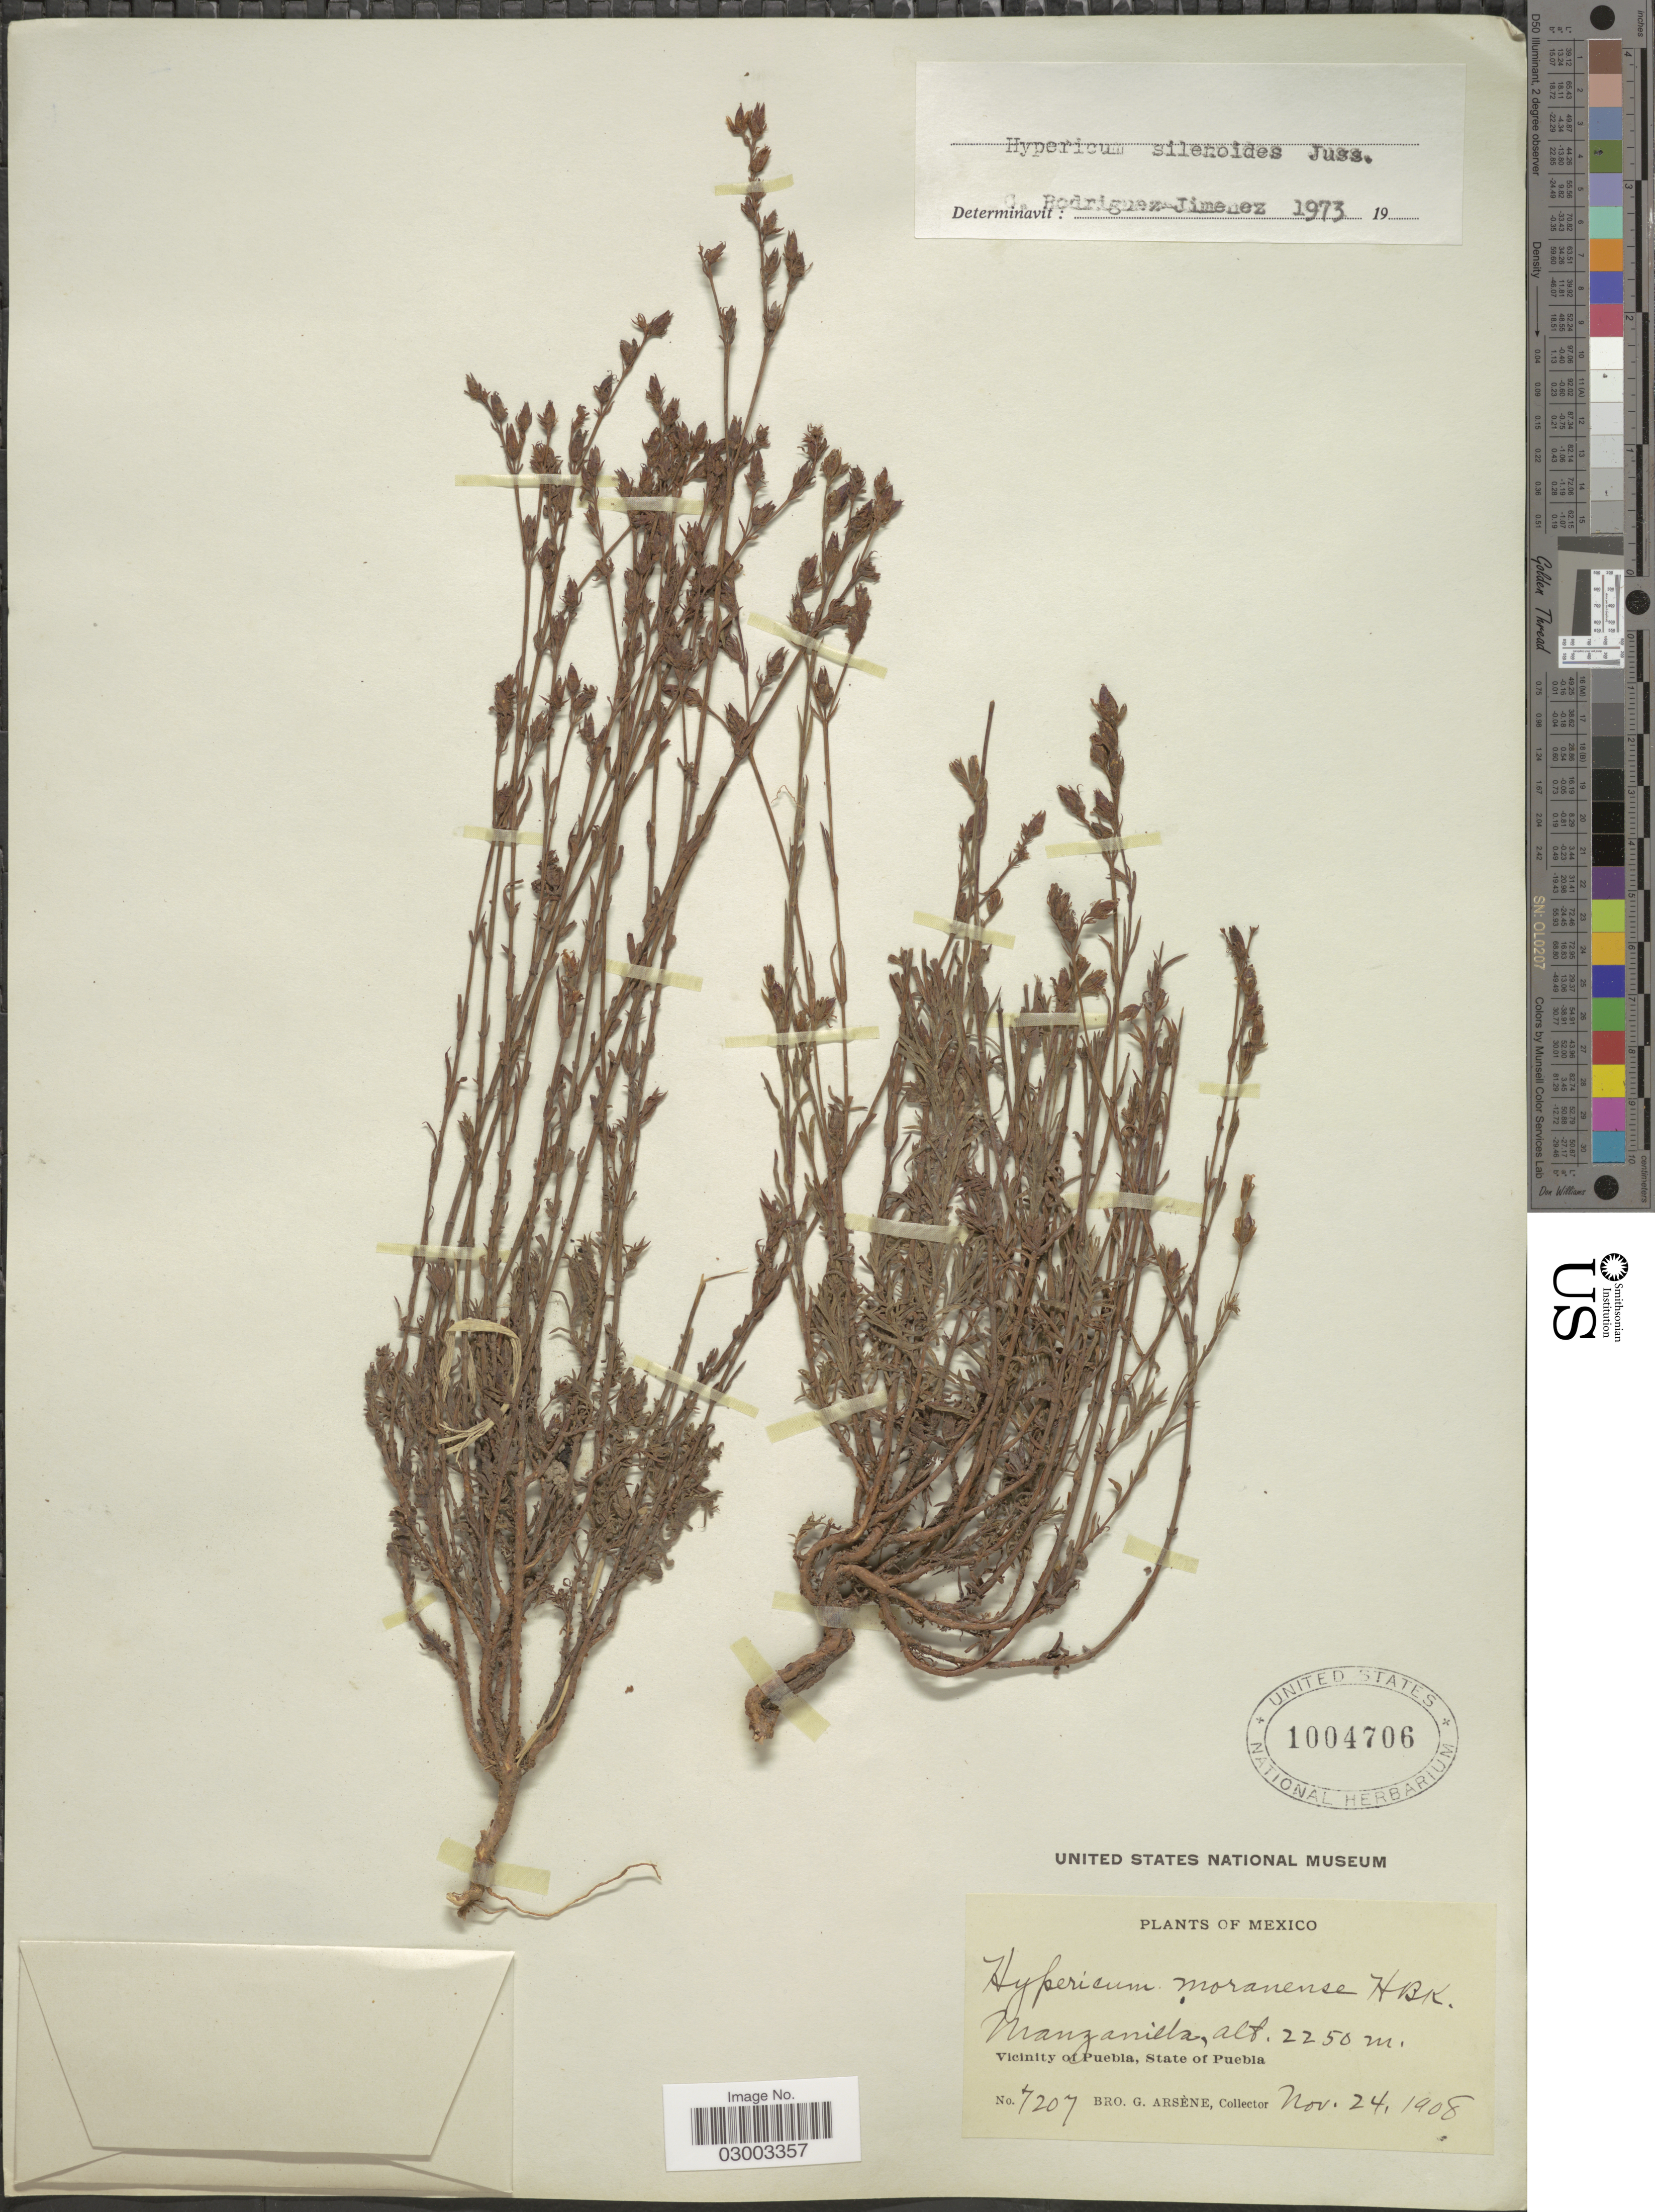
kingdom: Plantae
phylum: Tracheophyta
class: Magnoliopsida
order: Malpighiales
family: Hypericaceae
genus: Hypericum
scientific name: Hypericum silenoides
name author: Juss.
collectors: Bro. G. Arsène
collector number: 7207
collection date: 1908-11-24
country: Mexico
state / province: Puebla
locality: Manzanilla. Vicinity of Puebla, State of Puebla.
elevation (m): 2250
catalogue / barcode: US 1004706